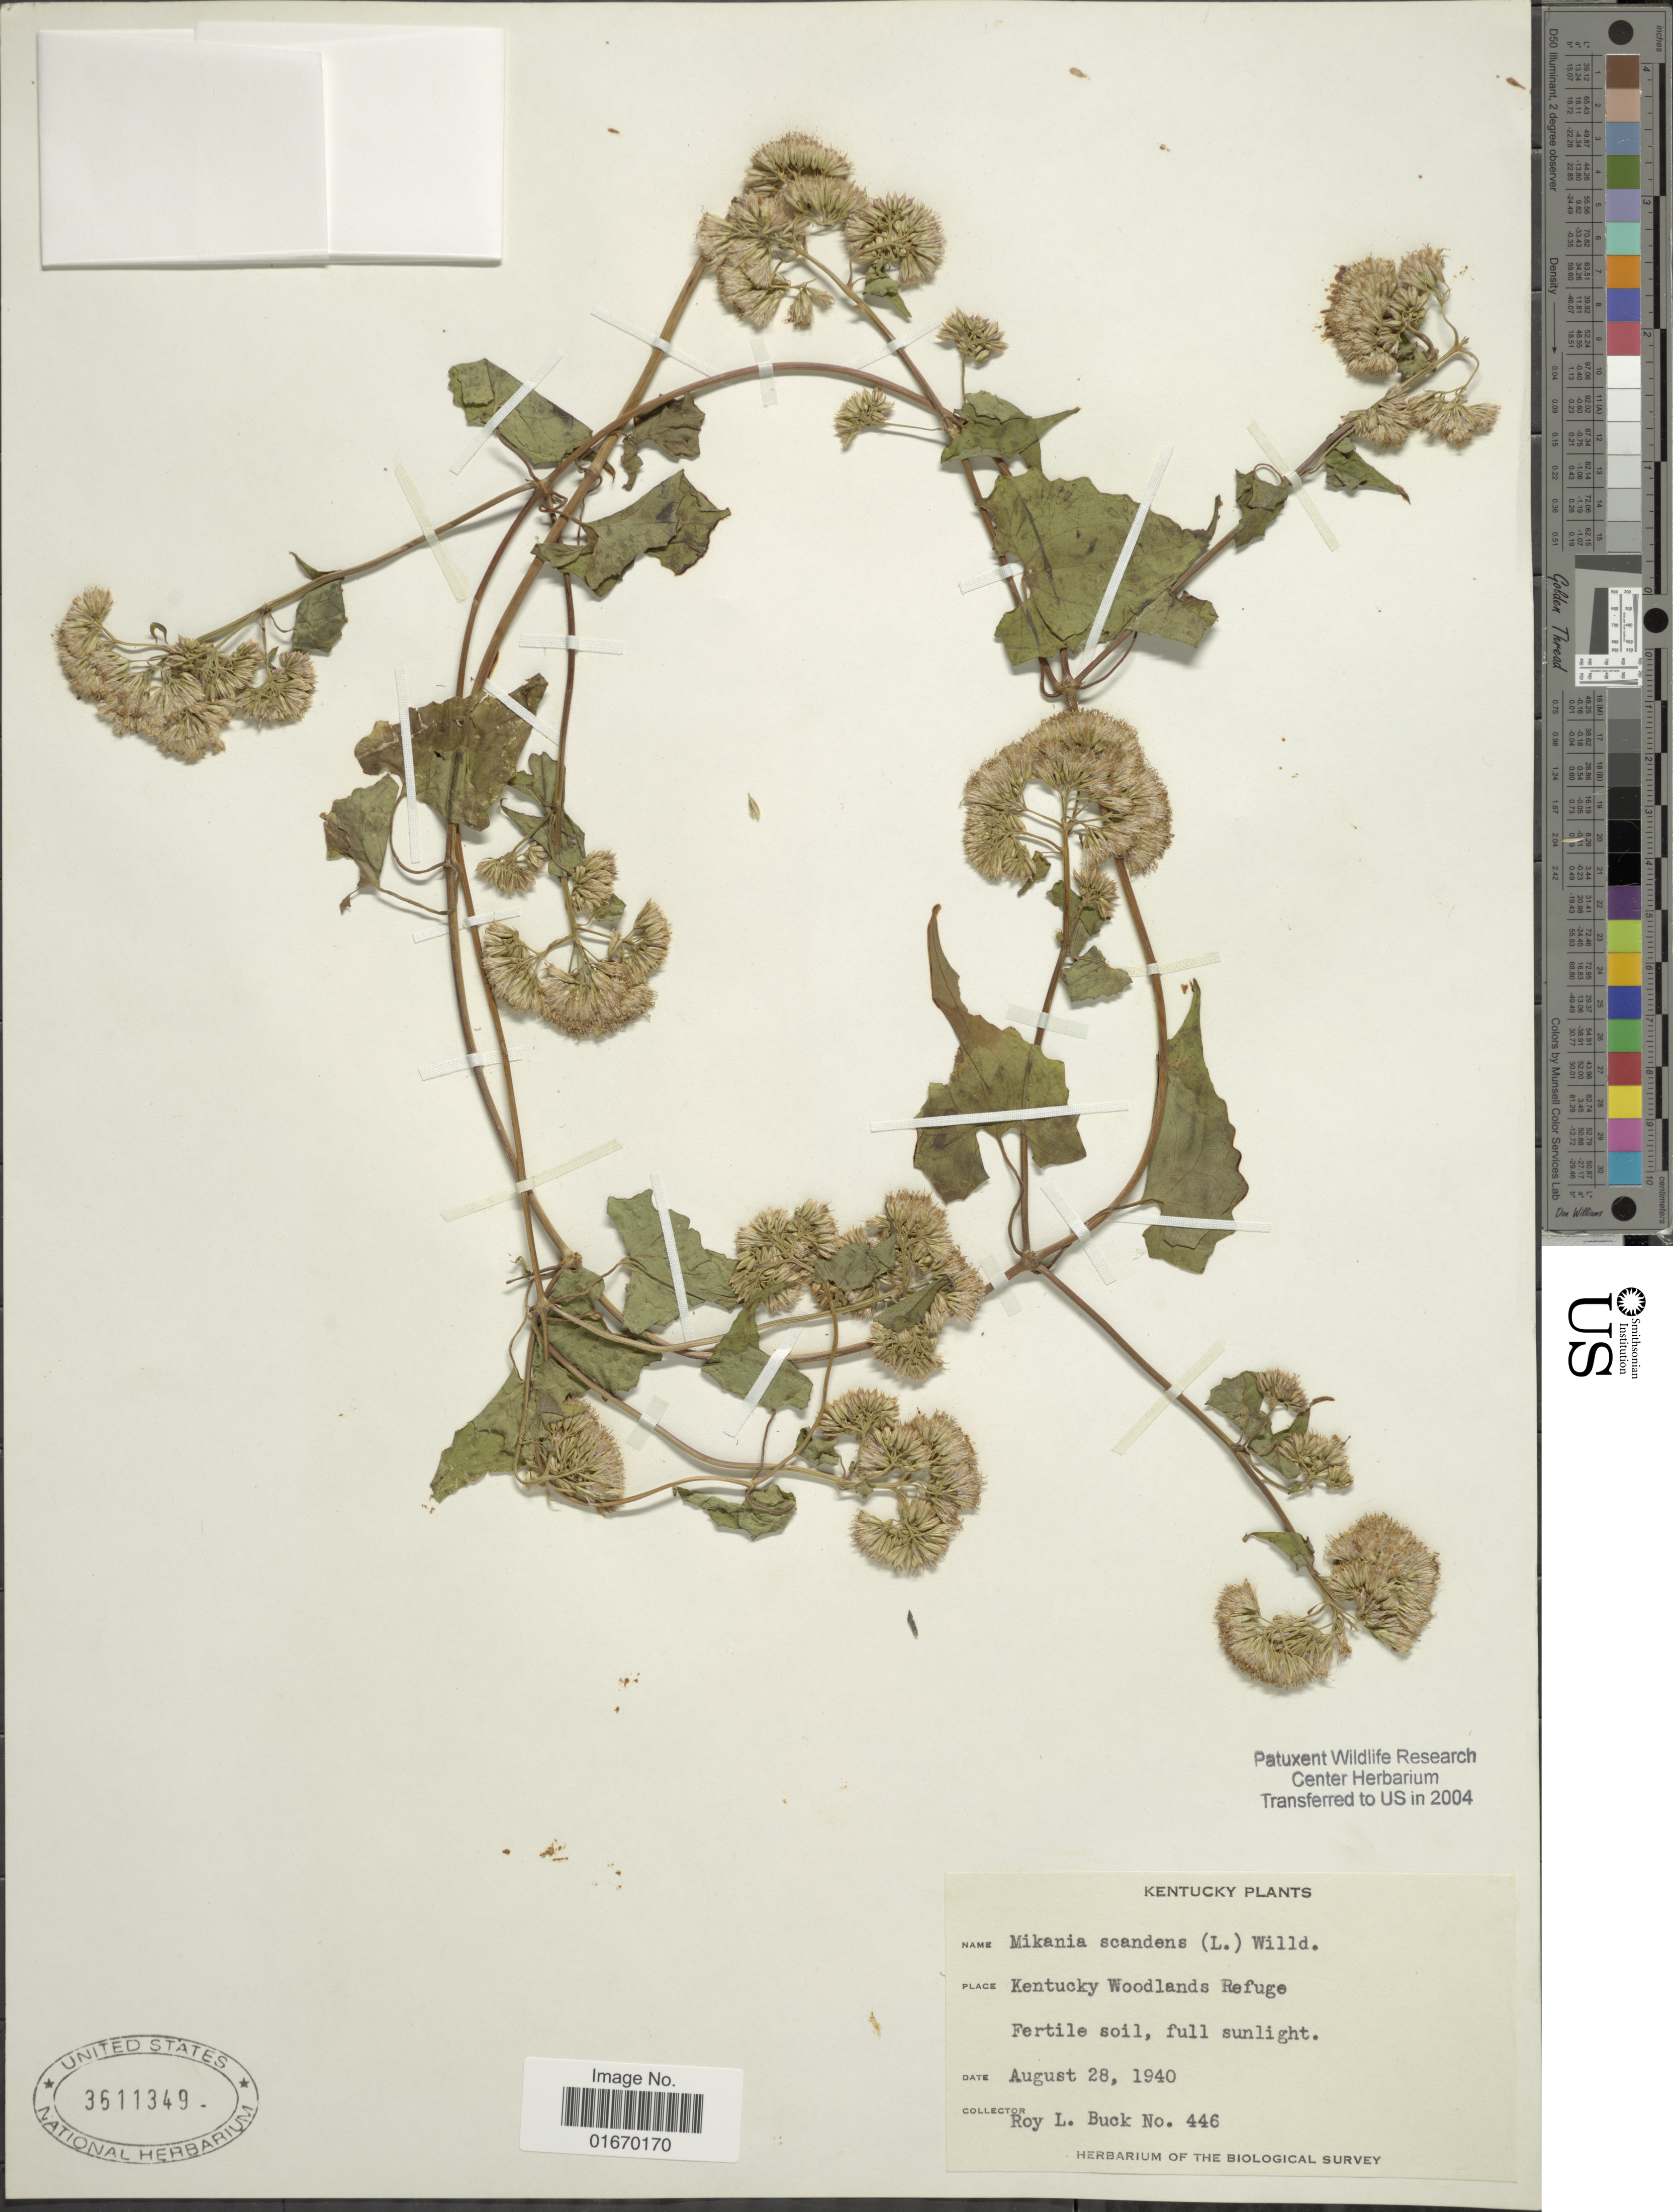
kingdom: Plantae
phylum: Tracheophyta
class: Magnoliopsida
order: Asterales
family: Asteraceae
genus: Mikania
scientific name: Mikania scandens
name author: (L.) Willd.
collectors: R. Buck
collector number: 446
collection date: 1940-08-28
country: United States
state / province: Kentucky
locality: Kentucky Woodlands Refuge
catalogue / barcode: US 3511349